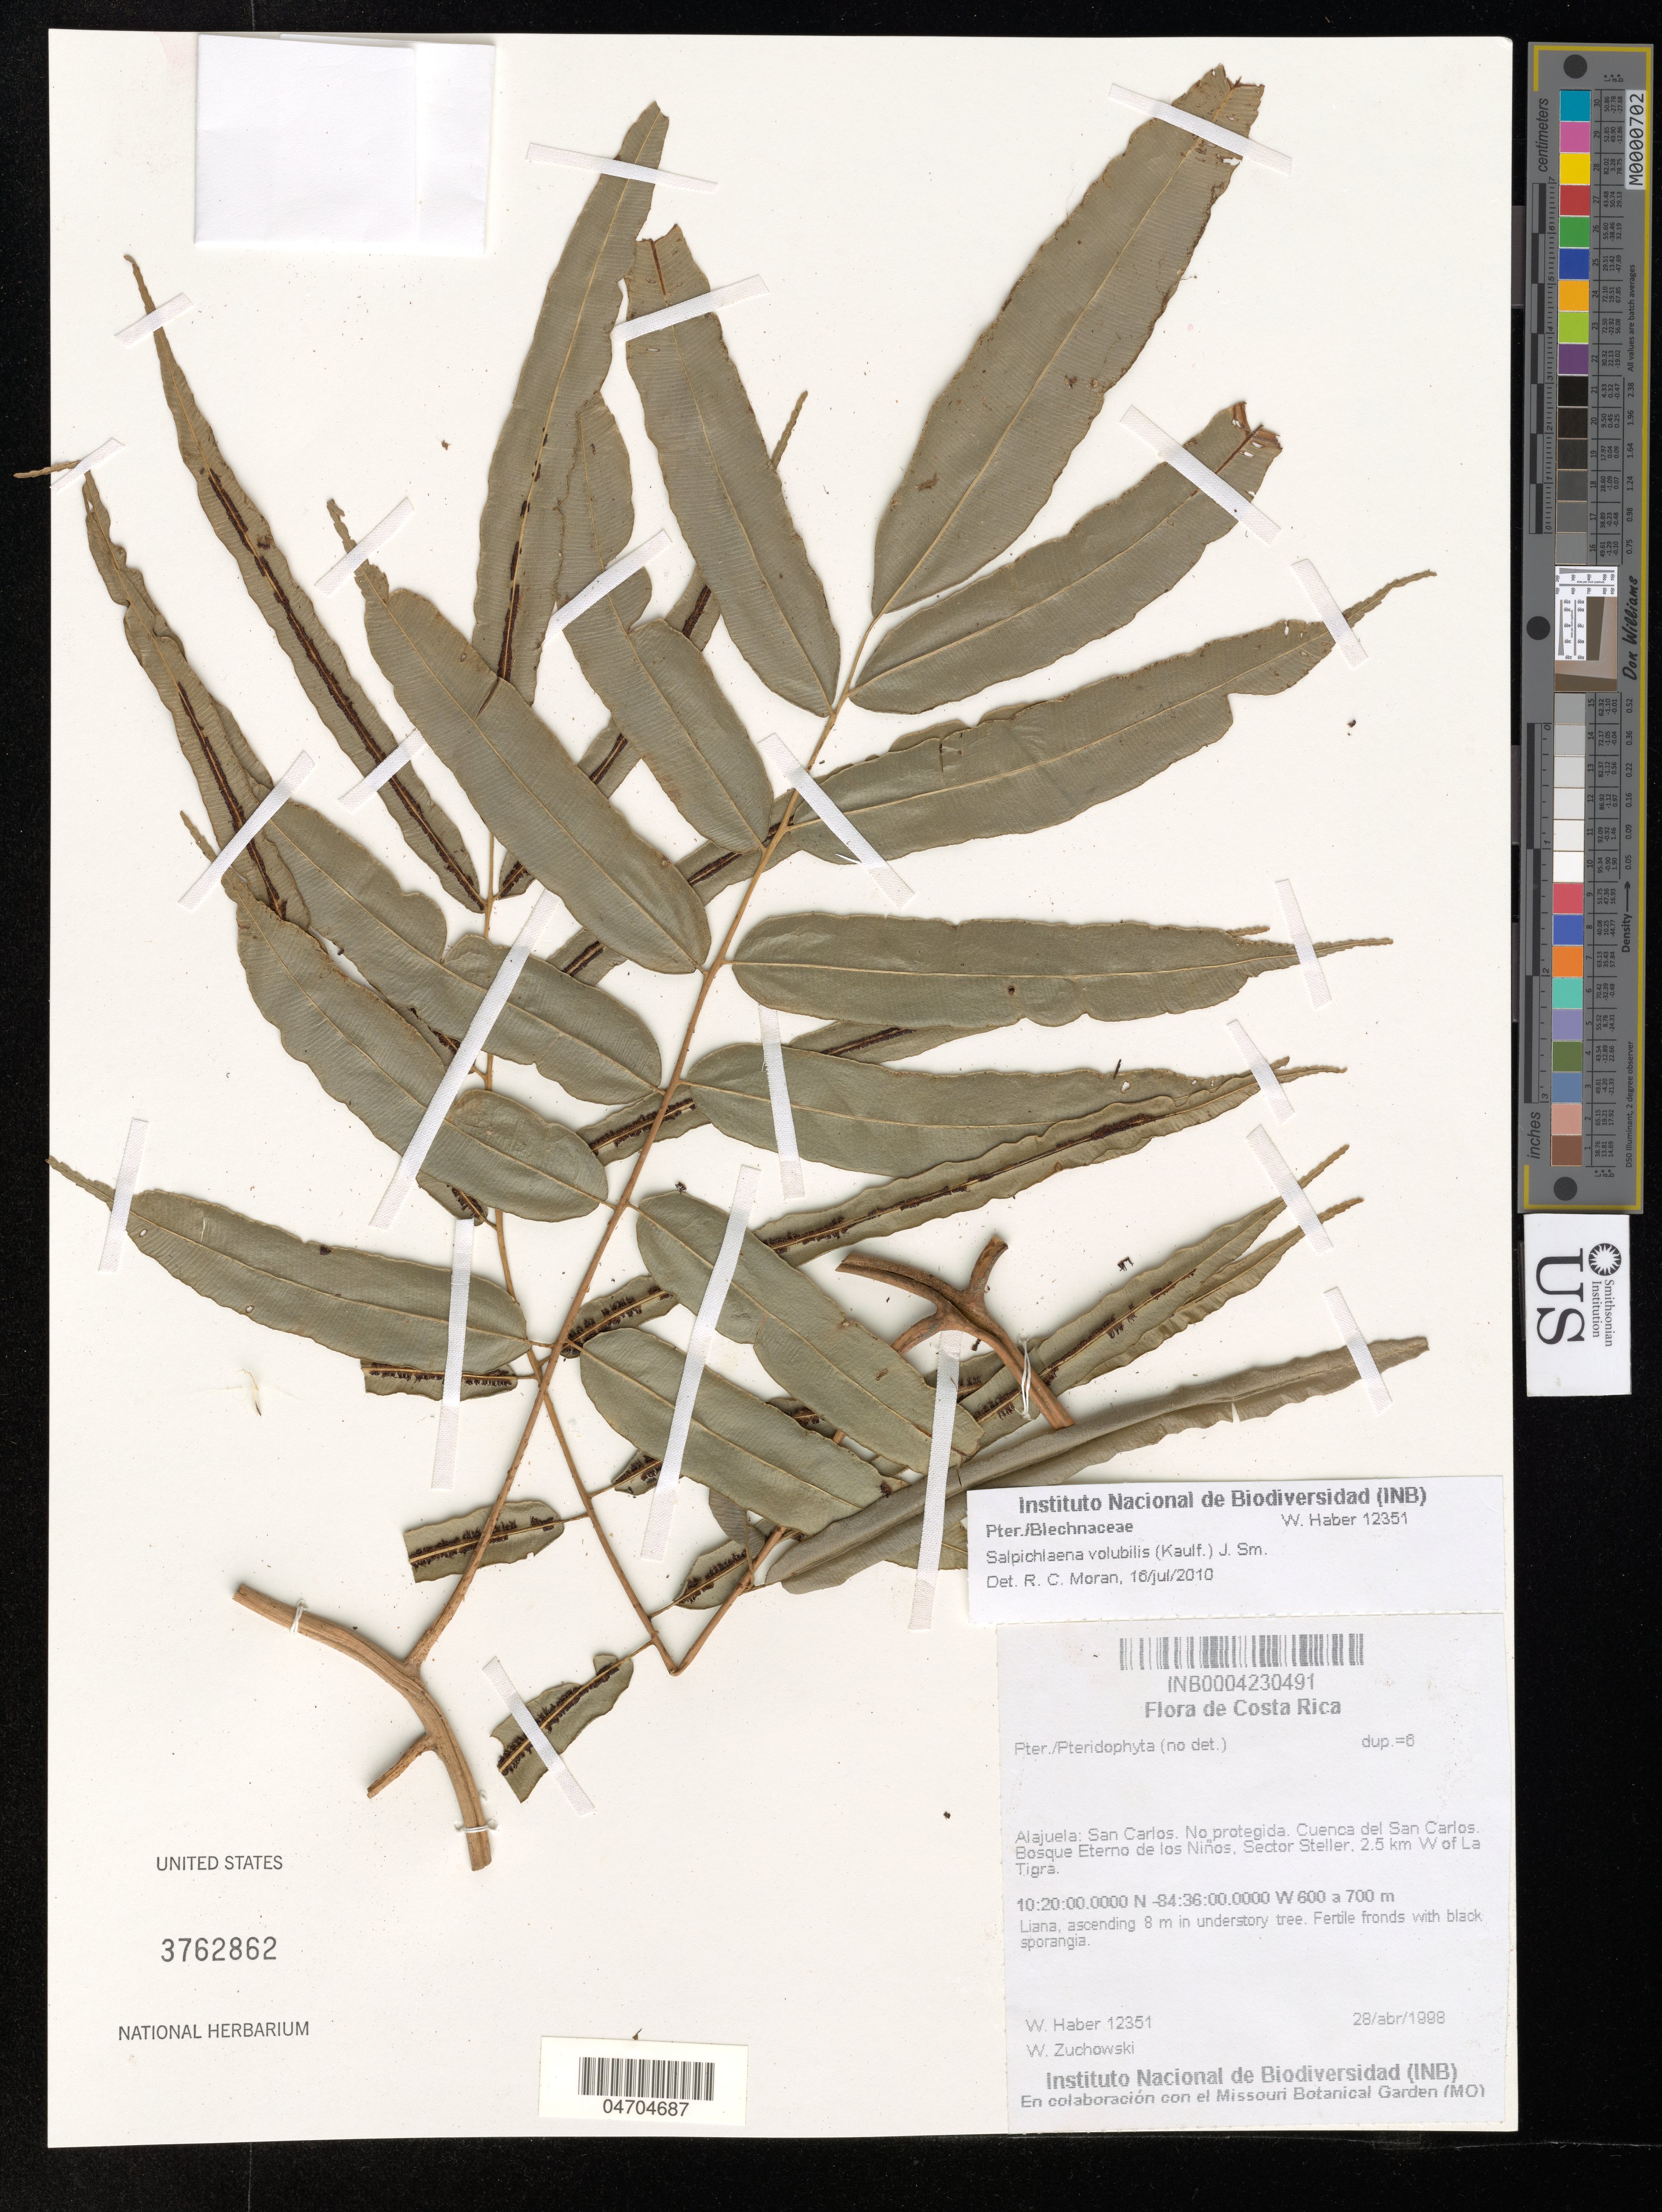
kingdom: Plantae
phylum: Tracheophyta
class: Polypodiopsida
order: Polypodiales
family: Blechnaceae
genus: Salpichlaena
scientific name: Salpichlaena volubilis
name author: (Kaulf.) J. Sm.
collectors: W. Haber & W. Zuchowski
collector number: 12351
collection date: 1998-04-28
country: Costa Rica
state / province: Alajuela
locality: San Carlos. No protegida. Cuenca del San Carlos. Bosque Eterno de los Niños, Sector Steller. 2.5 km W of La Tigra.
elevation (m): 600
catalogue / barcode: US 3762862